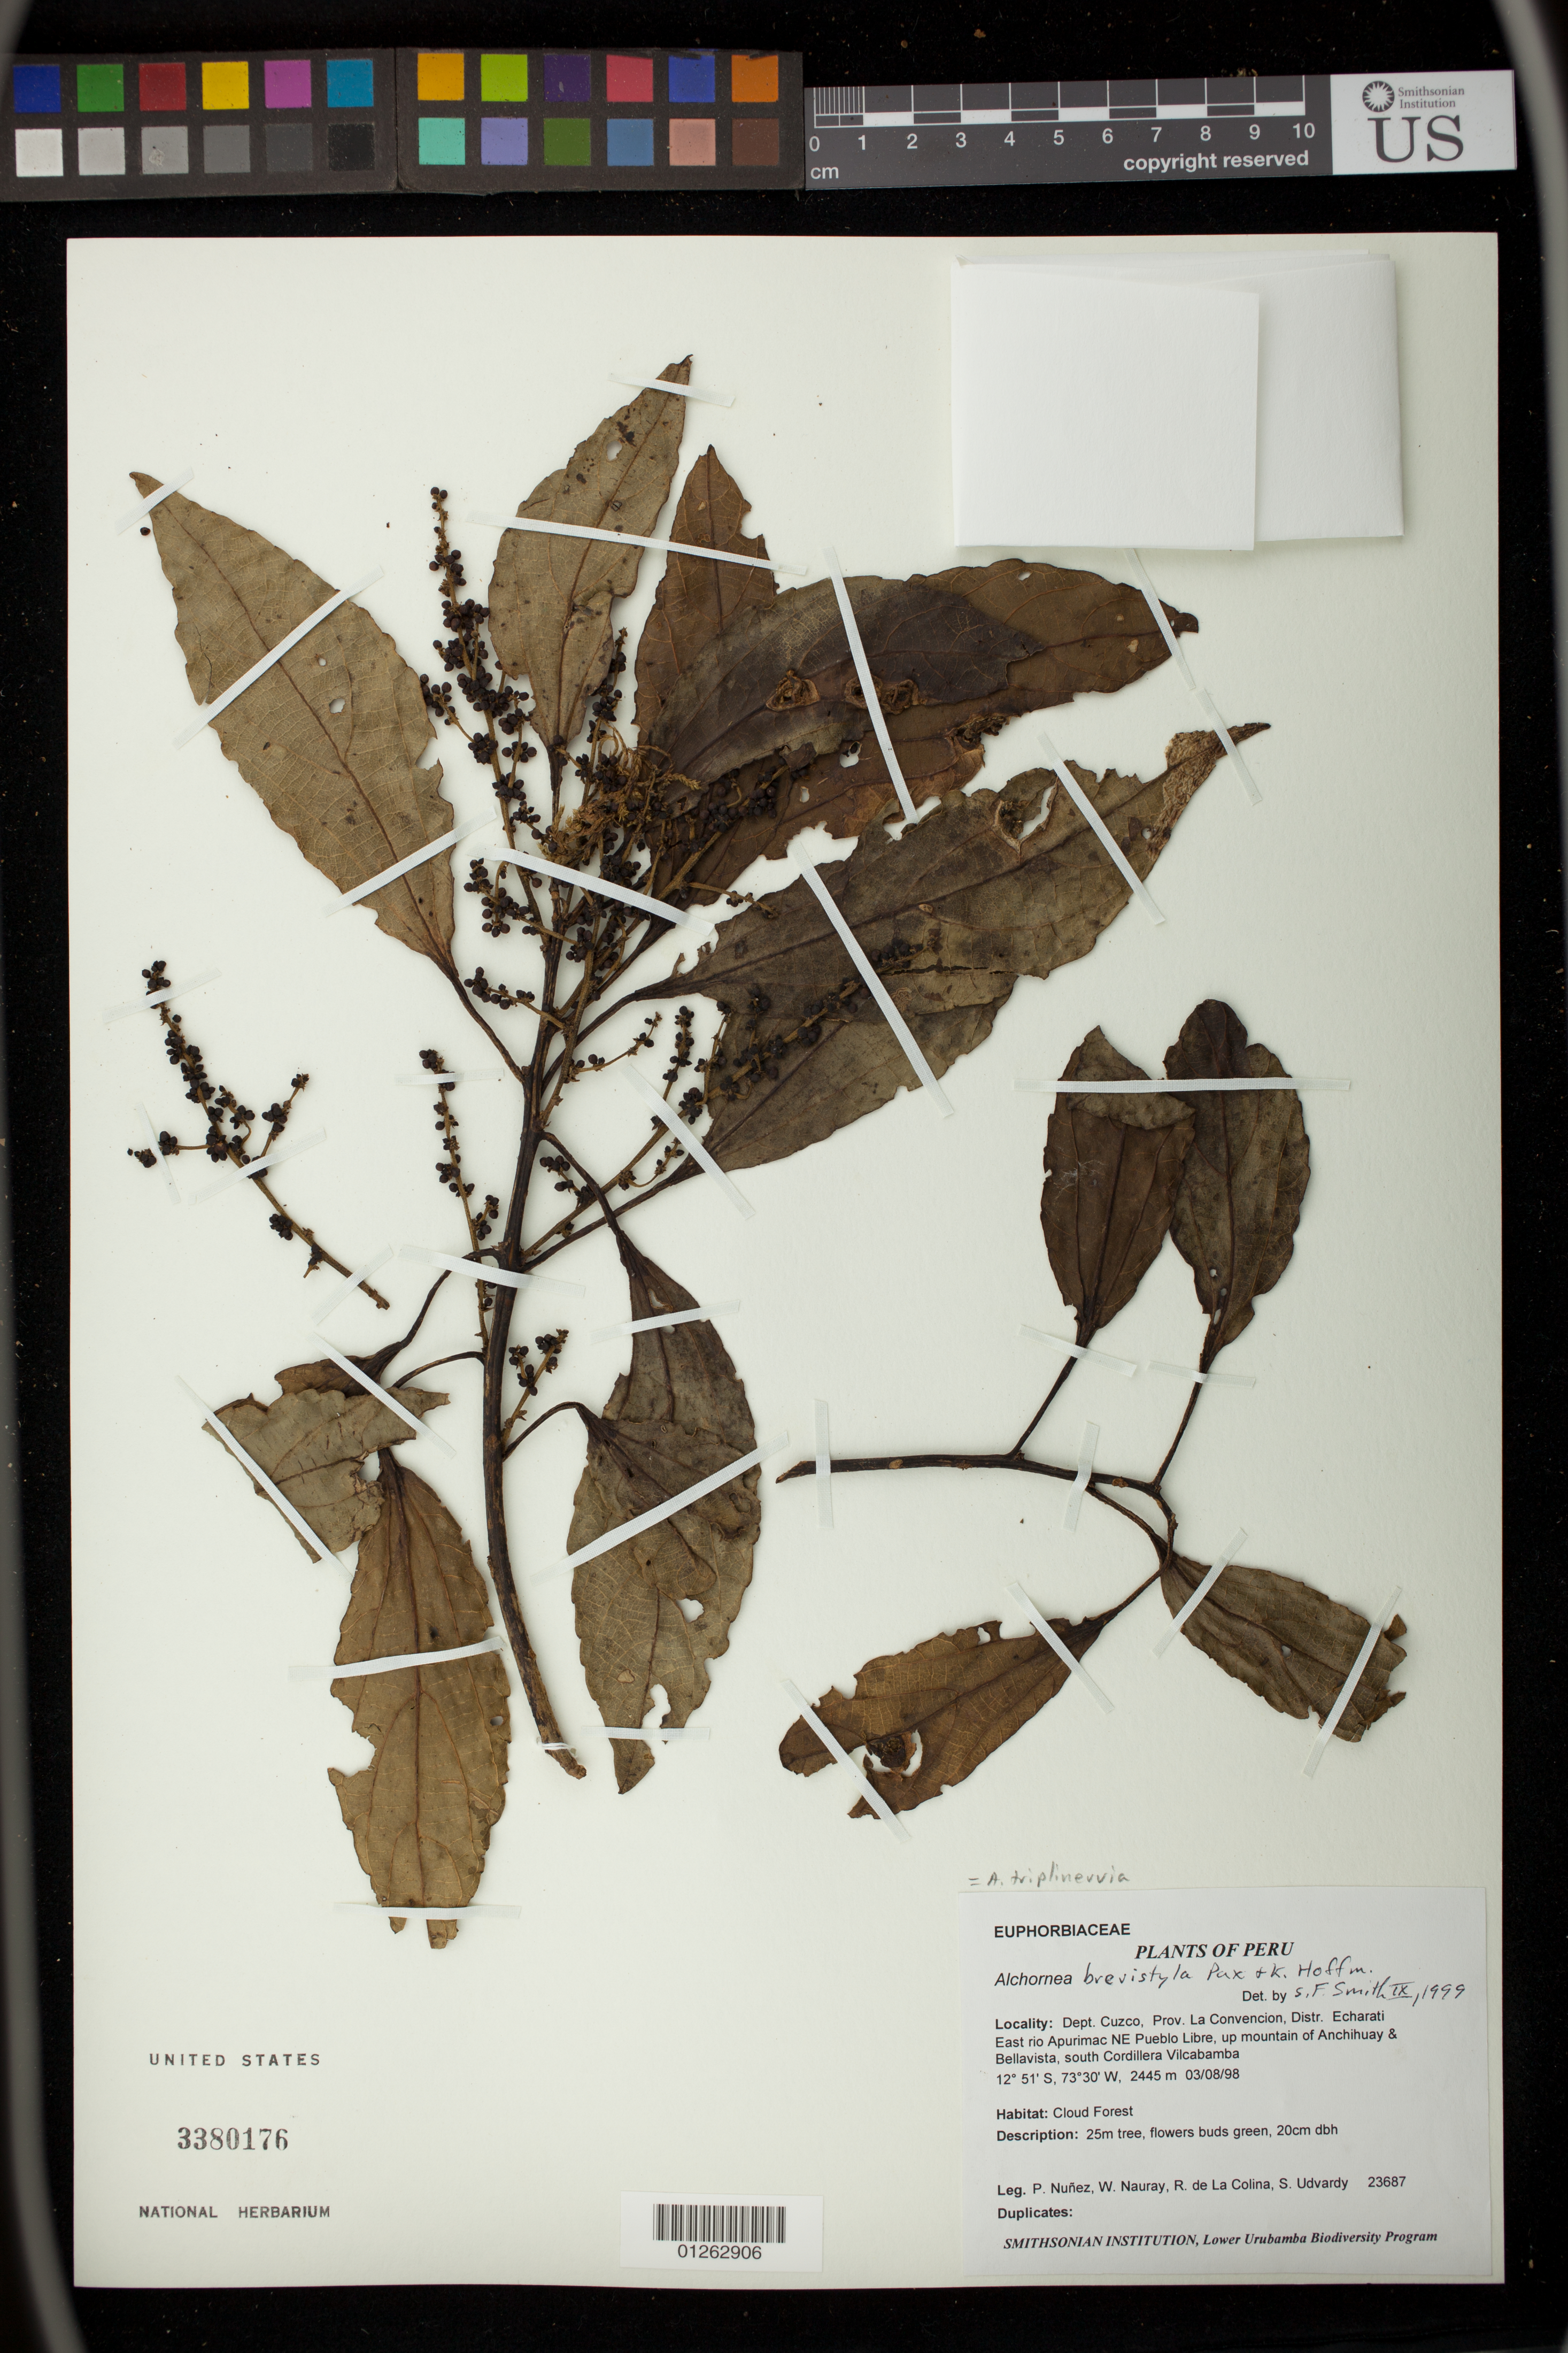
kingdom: Plantae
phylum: Tracheophyta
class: Magnoliopsida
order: Malpighiales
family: Euphorbiaceae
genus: Alchornea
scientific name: Alchornea triplinervia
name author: (Spreng.) Müll. Arg.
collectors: P. Nuñez V., W. Nauray, R. de La Colina & S. Udvardy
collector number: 23687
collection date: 1998-03-08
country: Peru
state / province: Cusco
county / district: La Convención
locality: Dept Cuzco, Prov. La Convencion, Dist. Echarati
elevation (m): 2445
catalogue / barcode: US 3380176